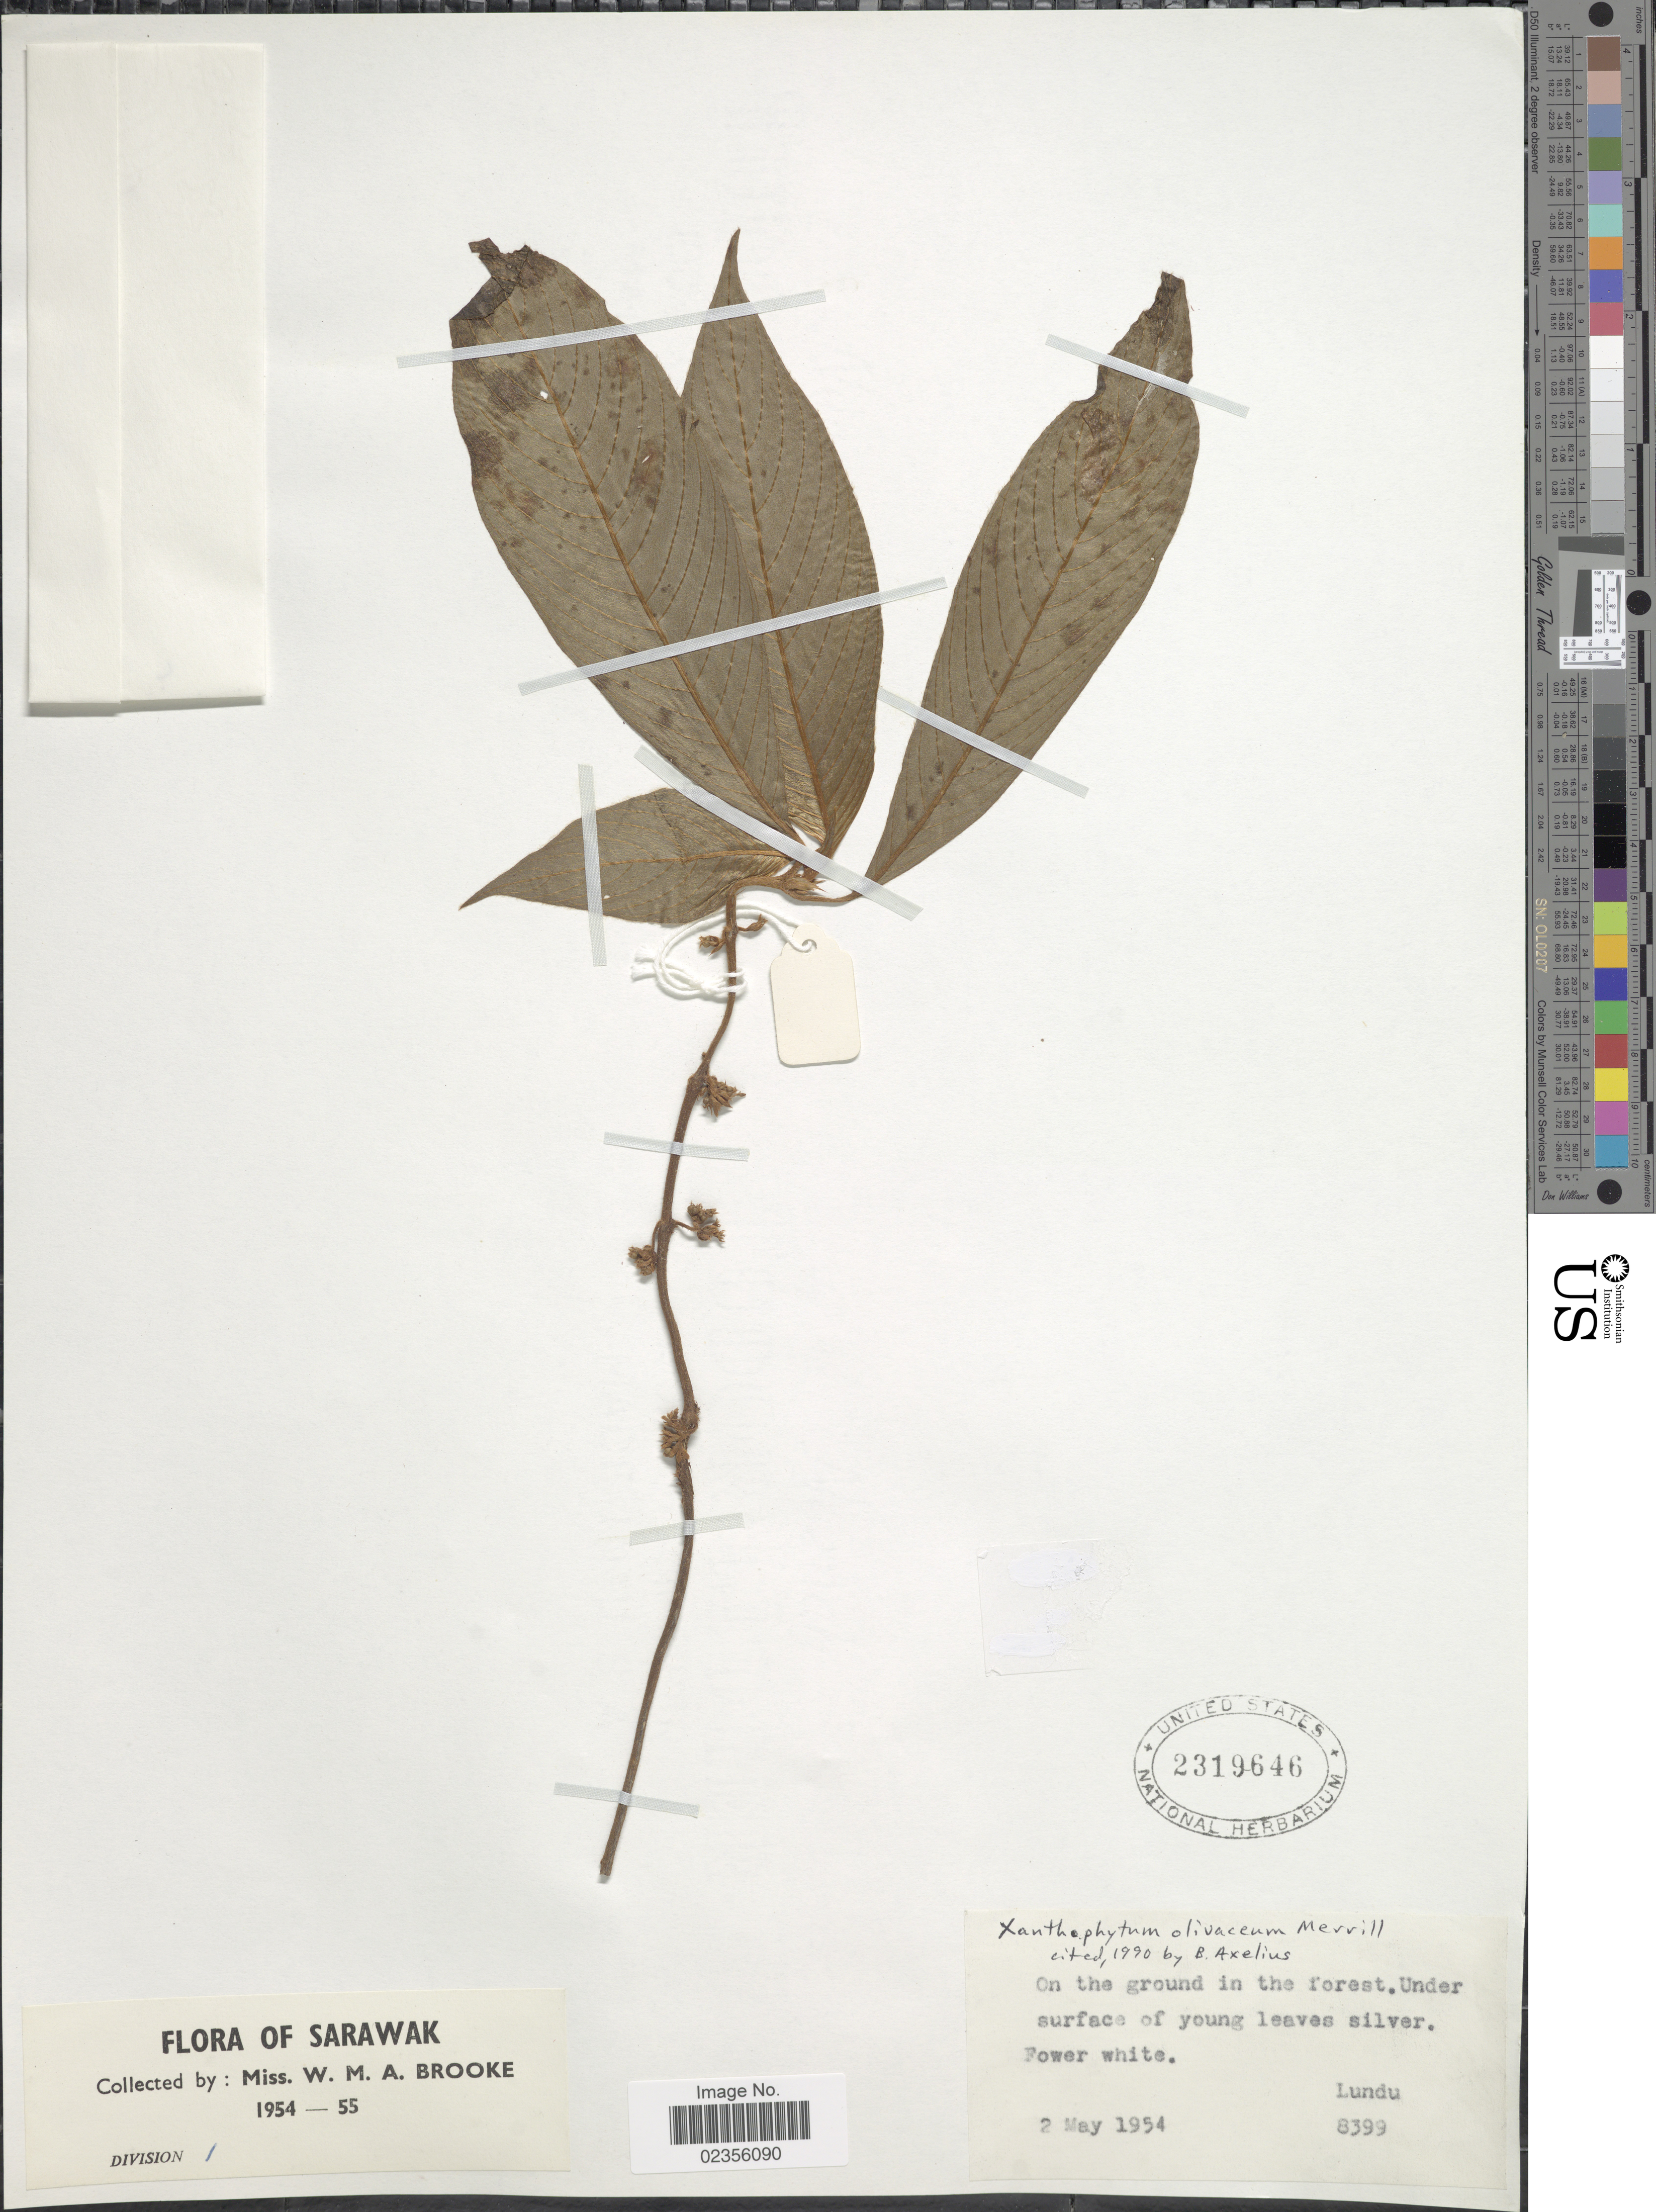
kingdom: Plantae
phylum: Tracheophyta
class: Magnoliopsida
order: Gentianales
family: Rubiaceae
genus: Xanthophytum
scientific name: Xanthophytum olivaceum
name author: Merr.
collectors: W. Brooke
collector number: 8399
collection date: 1954-05-02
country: Malaysia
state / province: Sarawak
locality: On the ground in the forest. Lundu. Division 1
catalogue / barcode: US 2319646